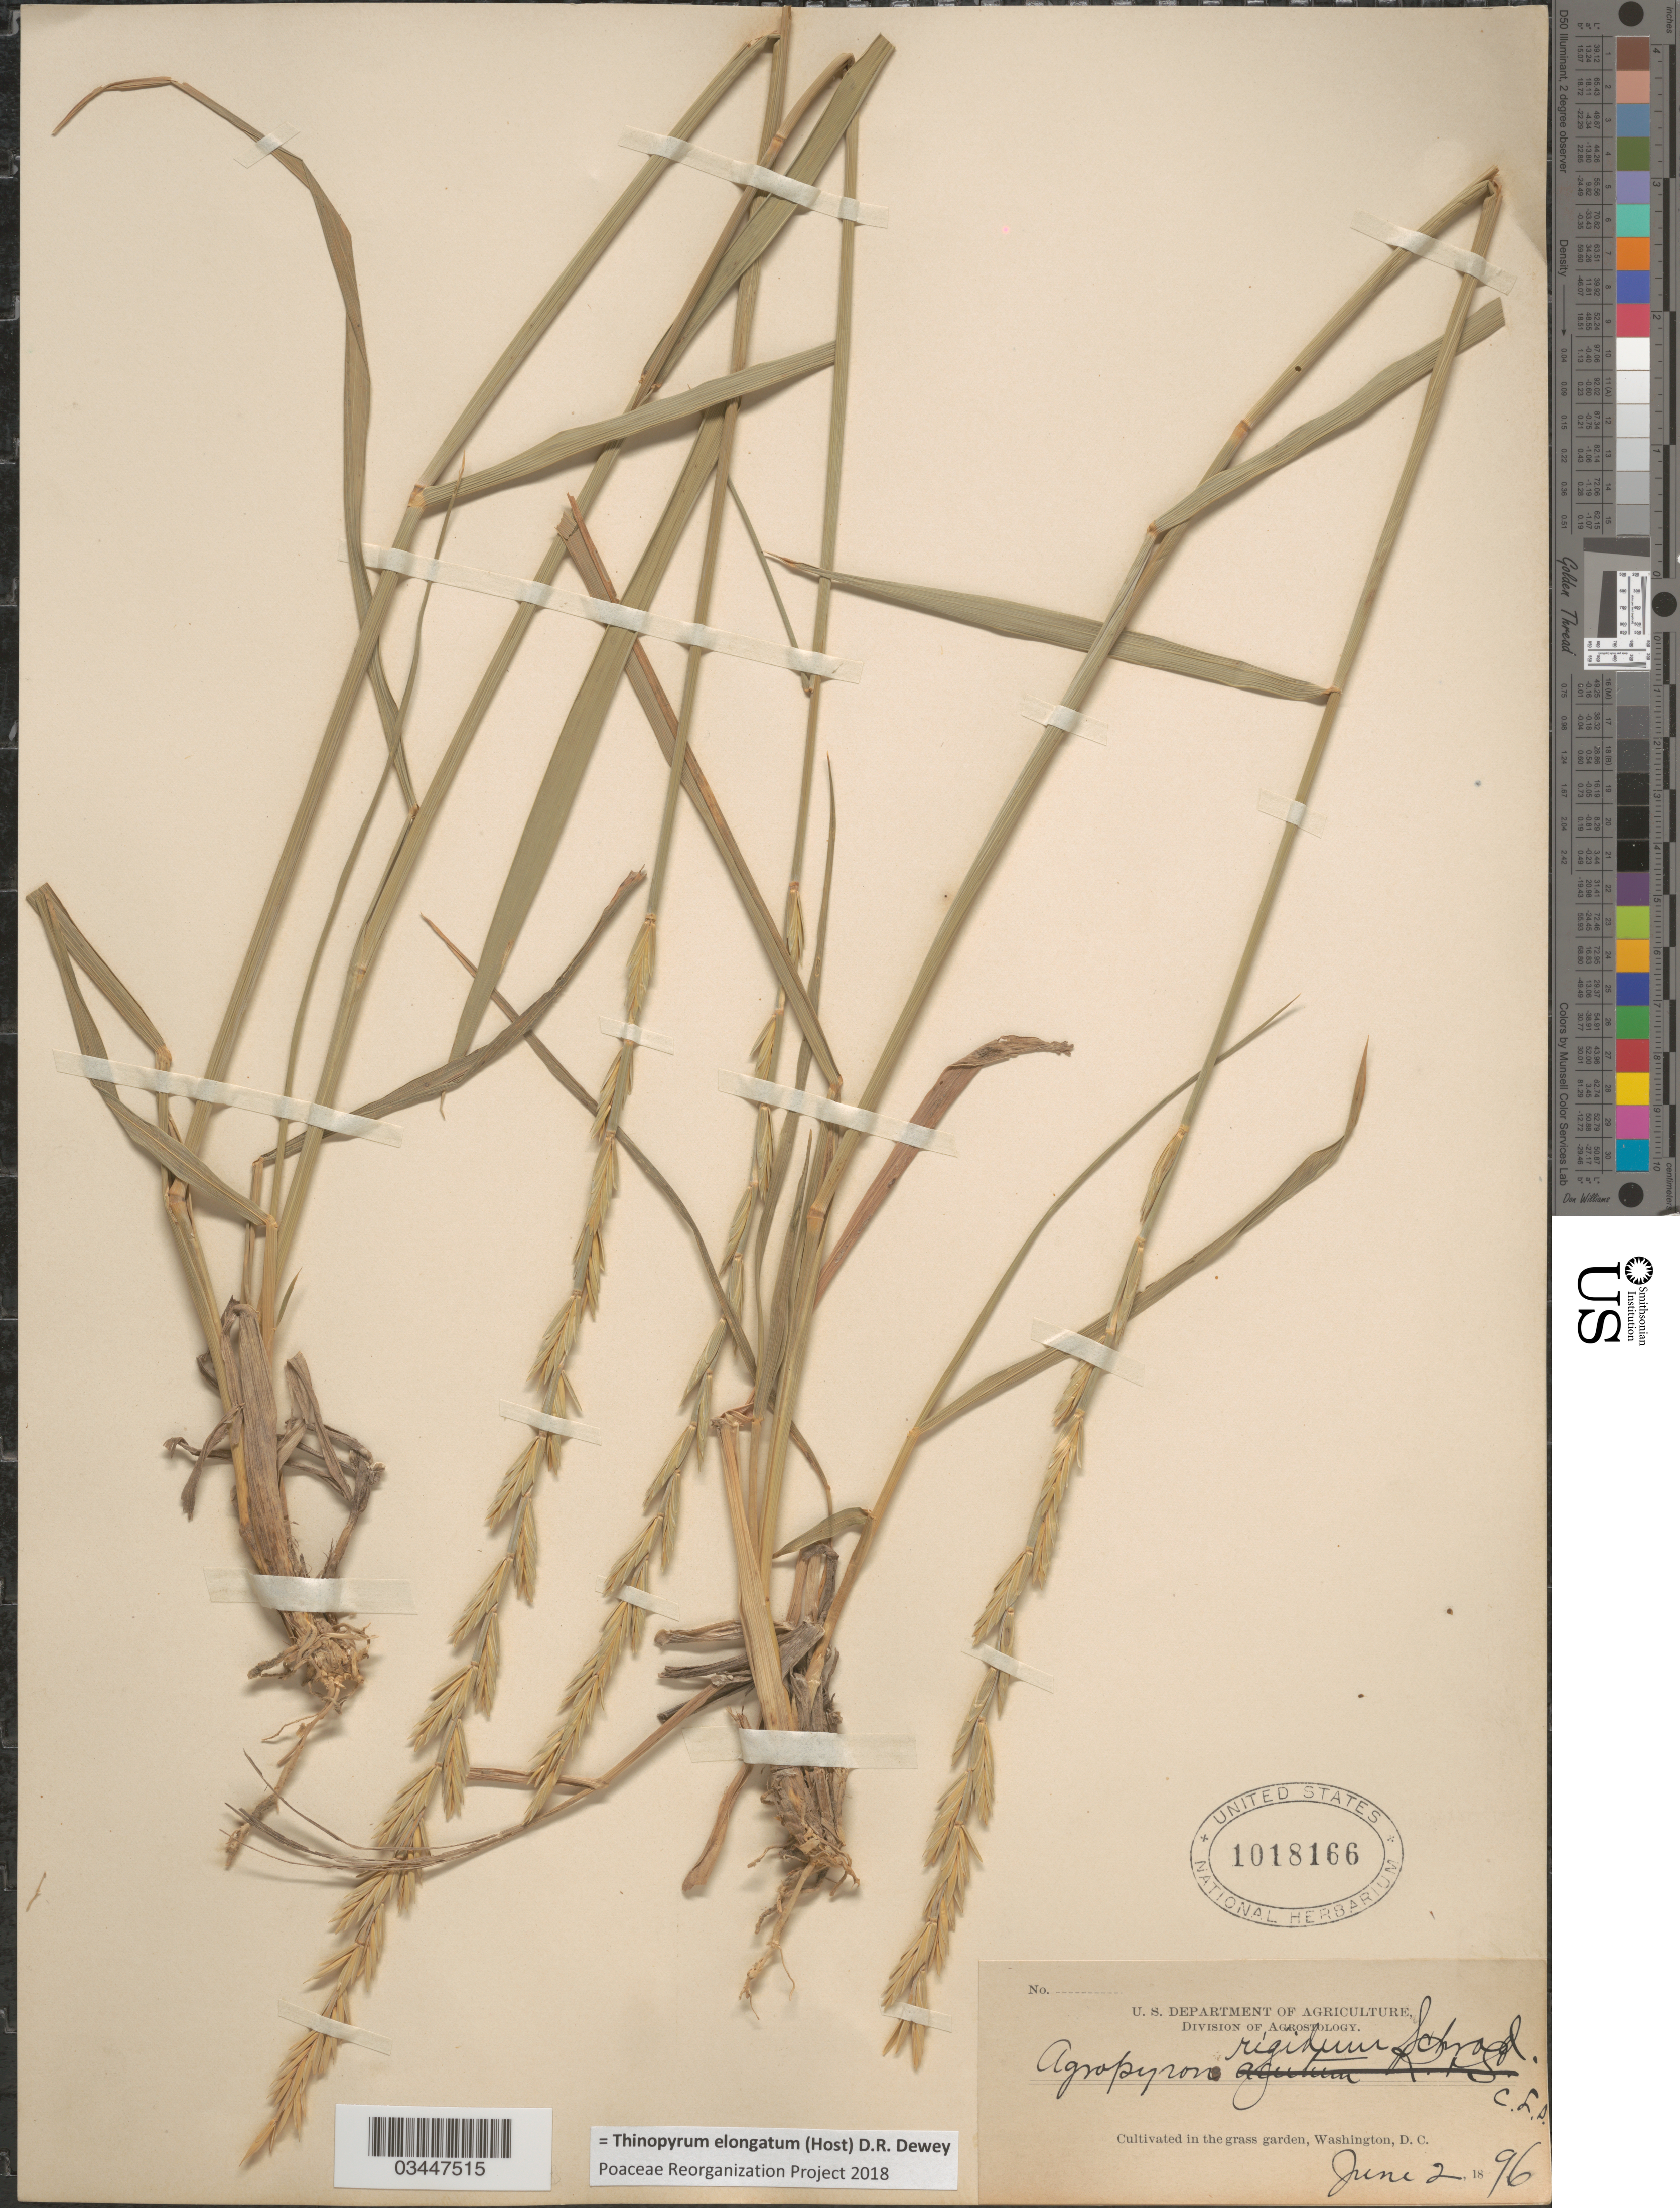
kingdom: Plantae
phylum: Tracheophyta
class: Liliopsida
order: Poales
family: Poaceae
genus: Thinopyrum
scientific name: Thinopyrum elongatum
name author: (Host) Barkworth & Dewey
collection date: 1896-06-02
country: United States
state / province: District of Columbia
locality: Cultivated in the grass garden, Washington, D. C.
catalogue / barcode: US 1018166